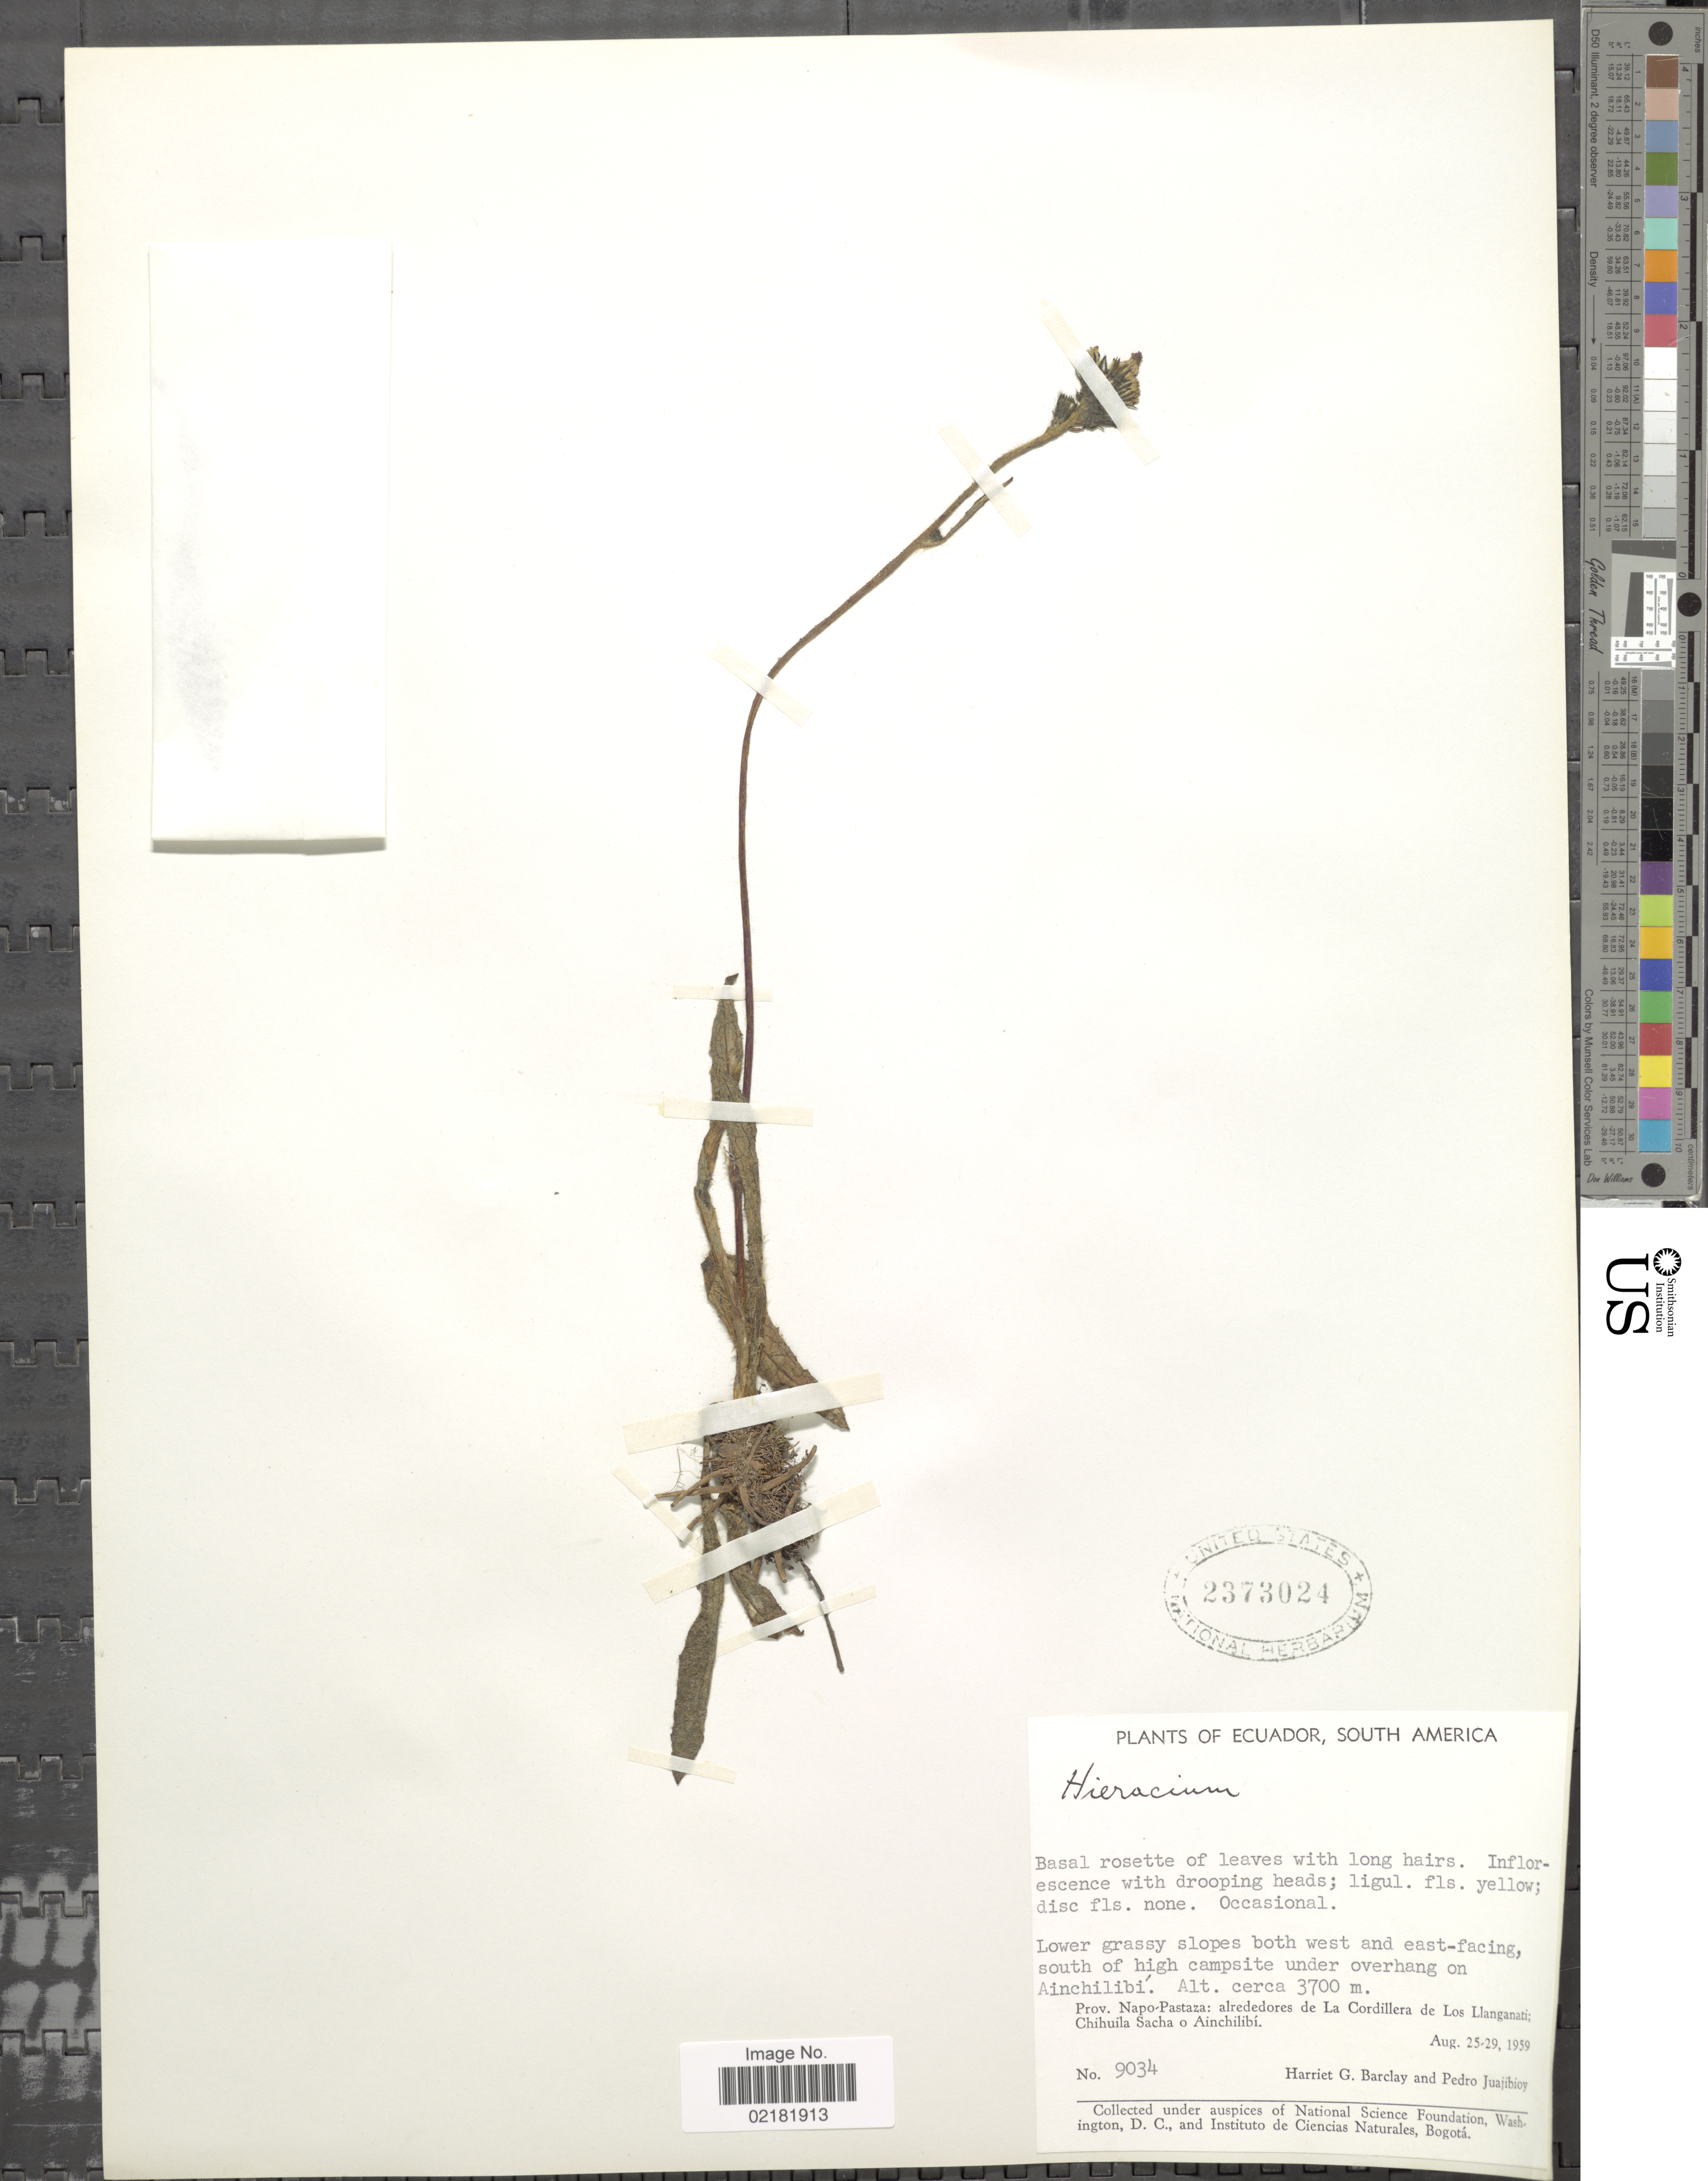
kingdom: Plantae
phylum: Tracheophyta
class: Magnoliopsida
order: Asterales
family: Asteraceae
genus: Hieracium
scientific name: Hieracium repandulare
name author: Druce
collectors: H. G. Barclay & P. Juajibioy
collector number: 9034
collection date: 1959-08-25/1959-08-29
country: Ecuador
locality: Slopes both west and east-facing south of high campsite under overhang on Ainchilibi, Prov. Napo-Pastaza: alrededores de La Cordillera de Los Llanganati; Chihuila Sacha o Ainchilibi.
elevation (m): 3700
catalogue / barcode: US 2373024